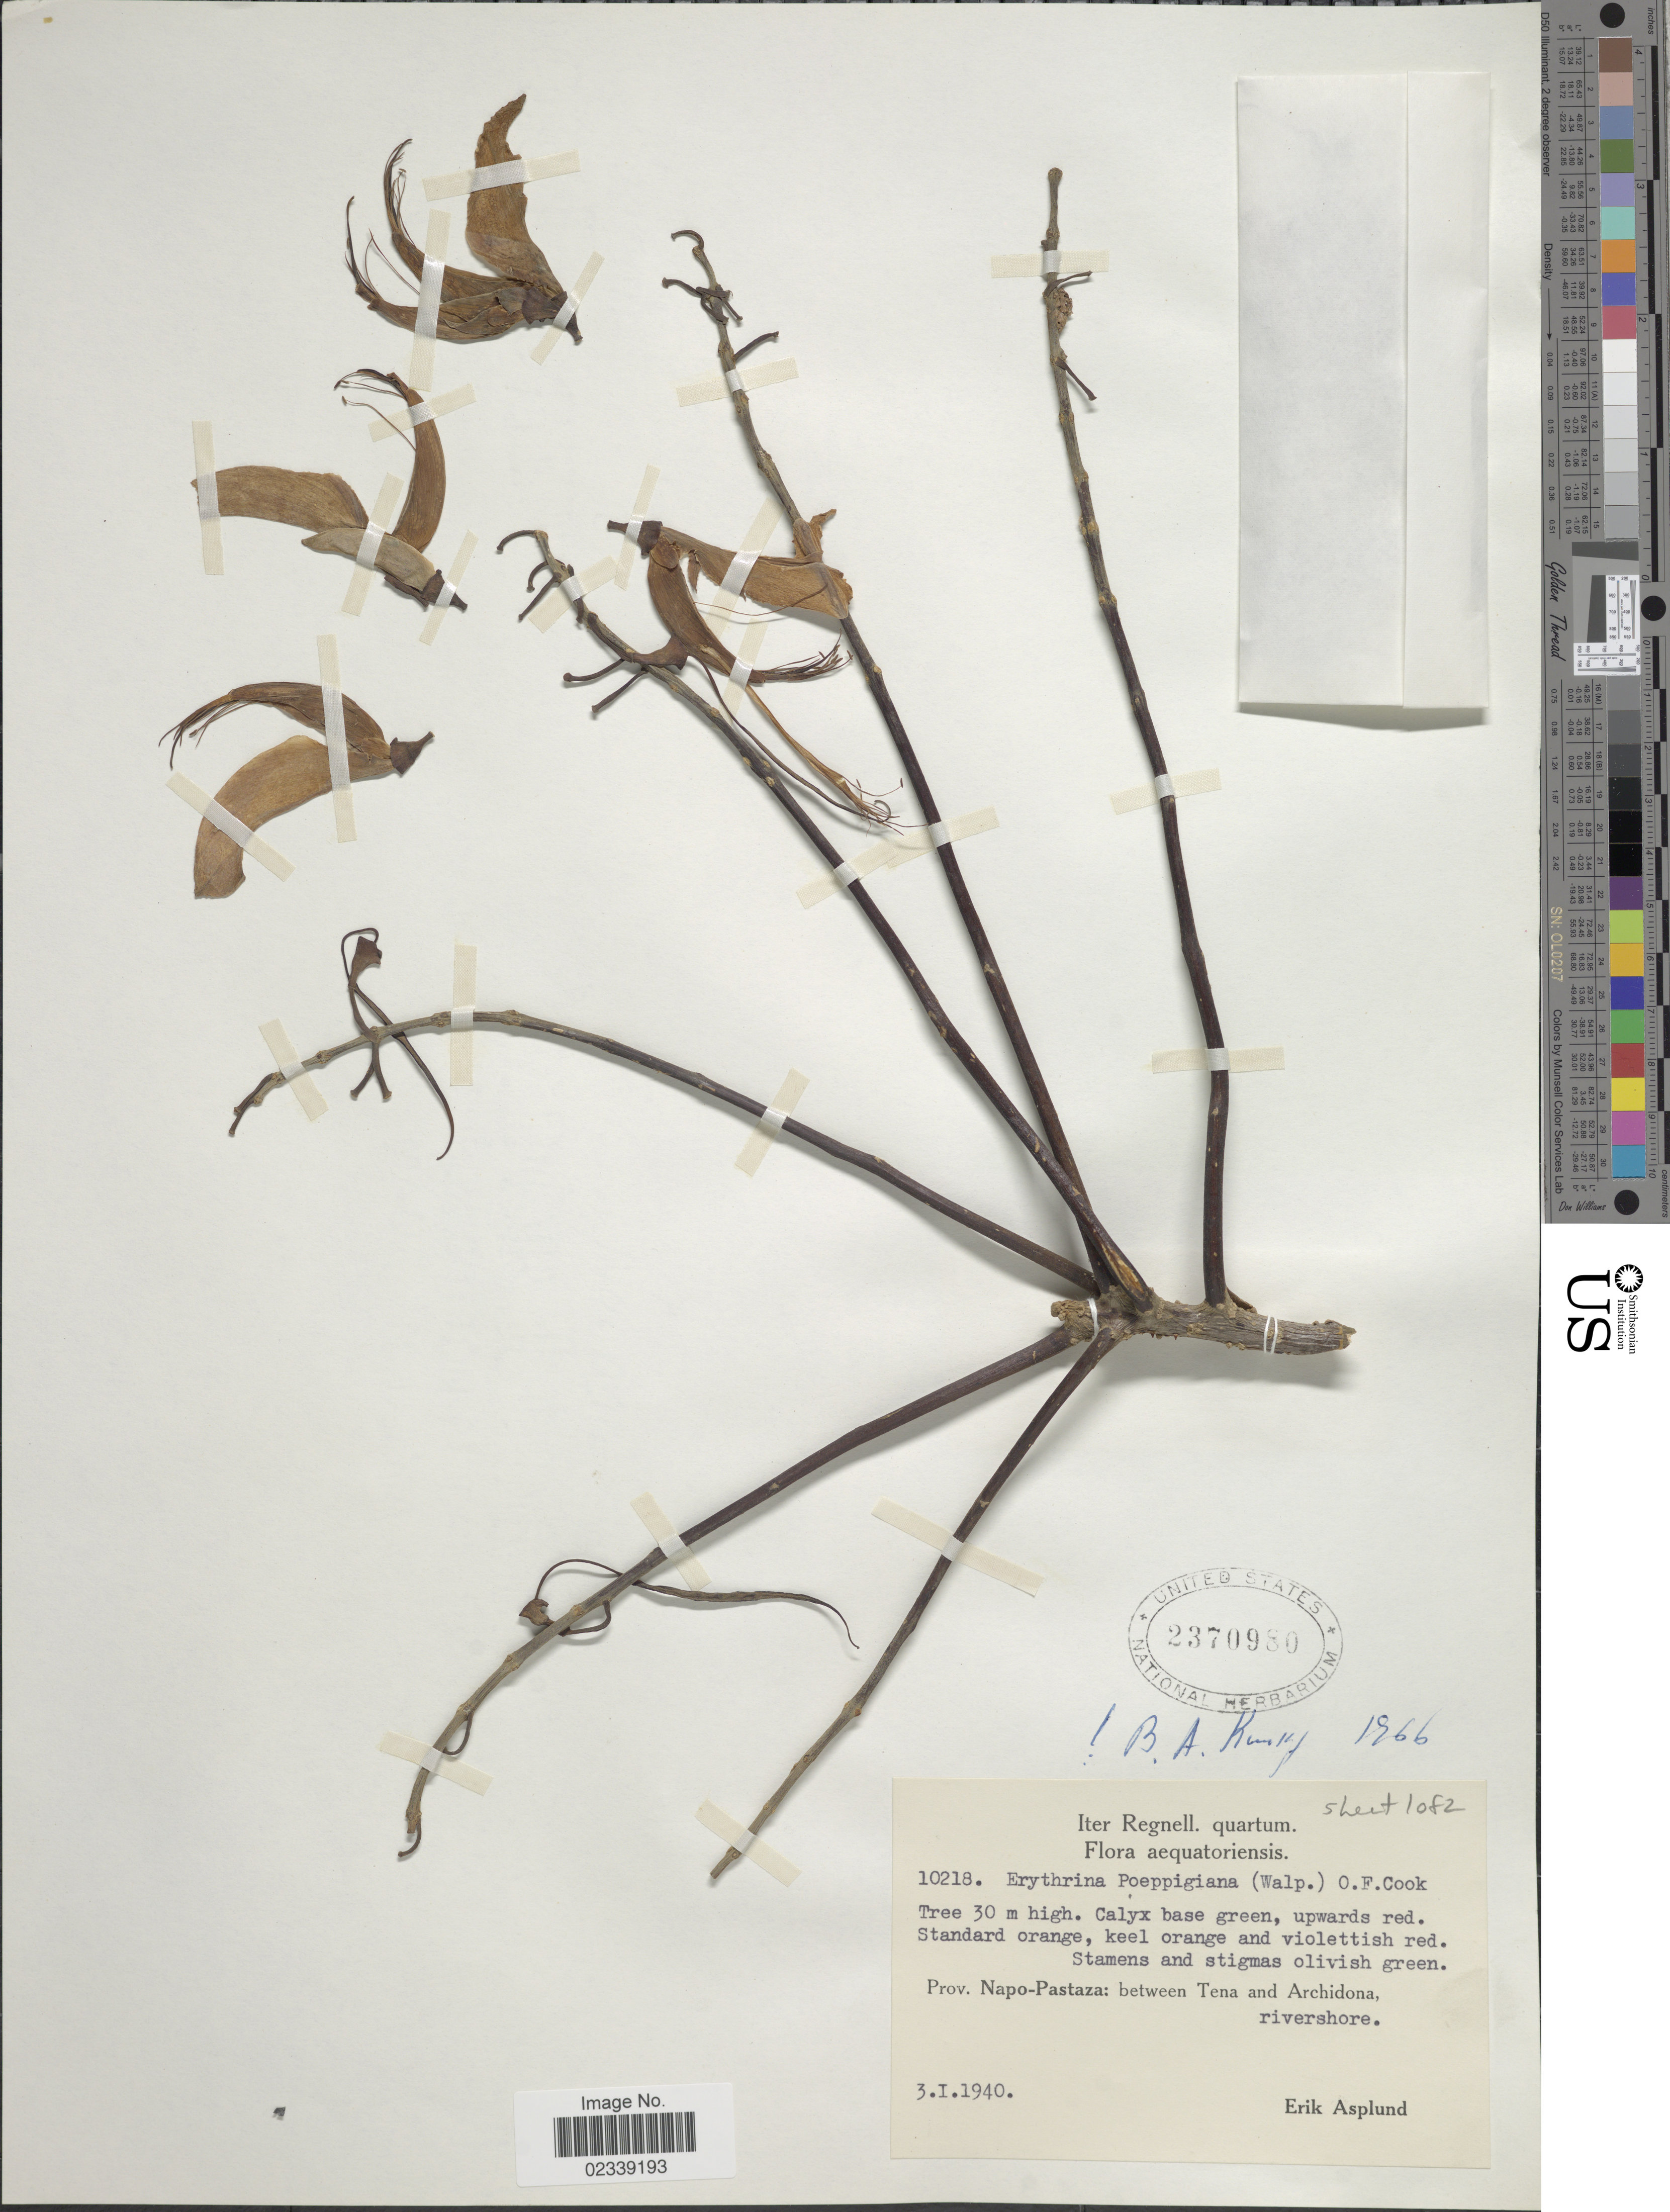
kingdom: Plantae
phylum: Tracheophyta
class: Magnoliopsida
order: Fabales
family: Fabaceae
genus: Erythrina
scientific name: Erythrina poeppigiana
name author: (Walp.) O.F. Cook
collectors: E. Asplund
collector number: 10218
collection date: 1940-01-03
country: Ecuador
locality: Aequatoriensis, Prov. Napo-Pastaza, between Tena and Archidona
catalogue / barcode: US 2370980